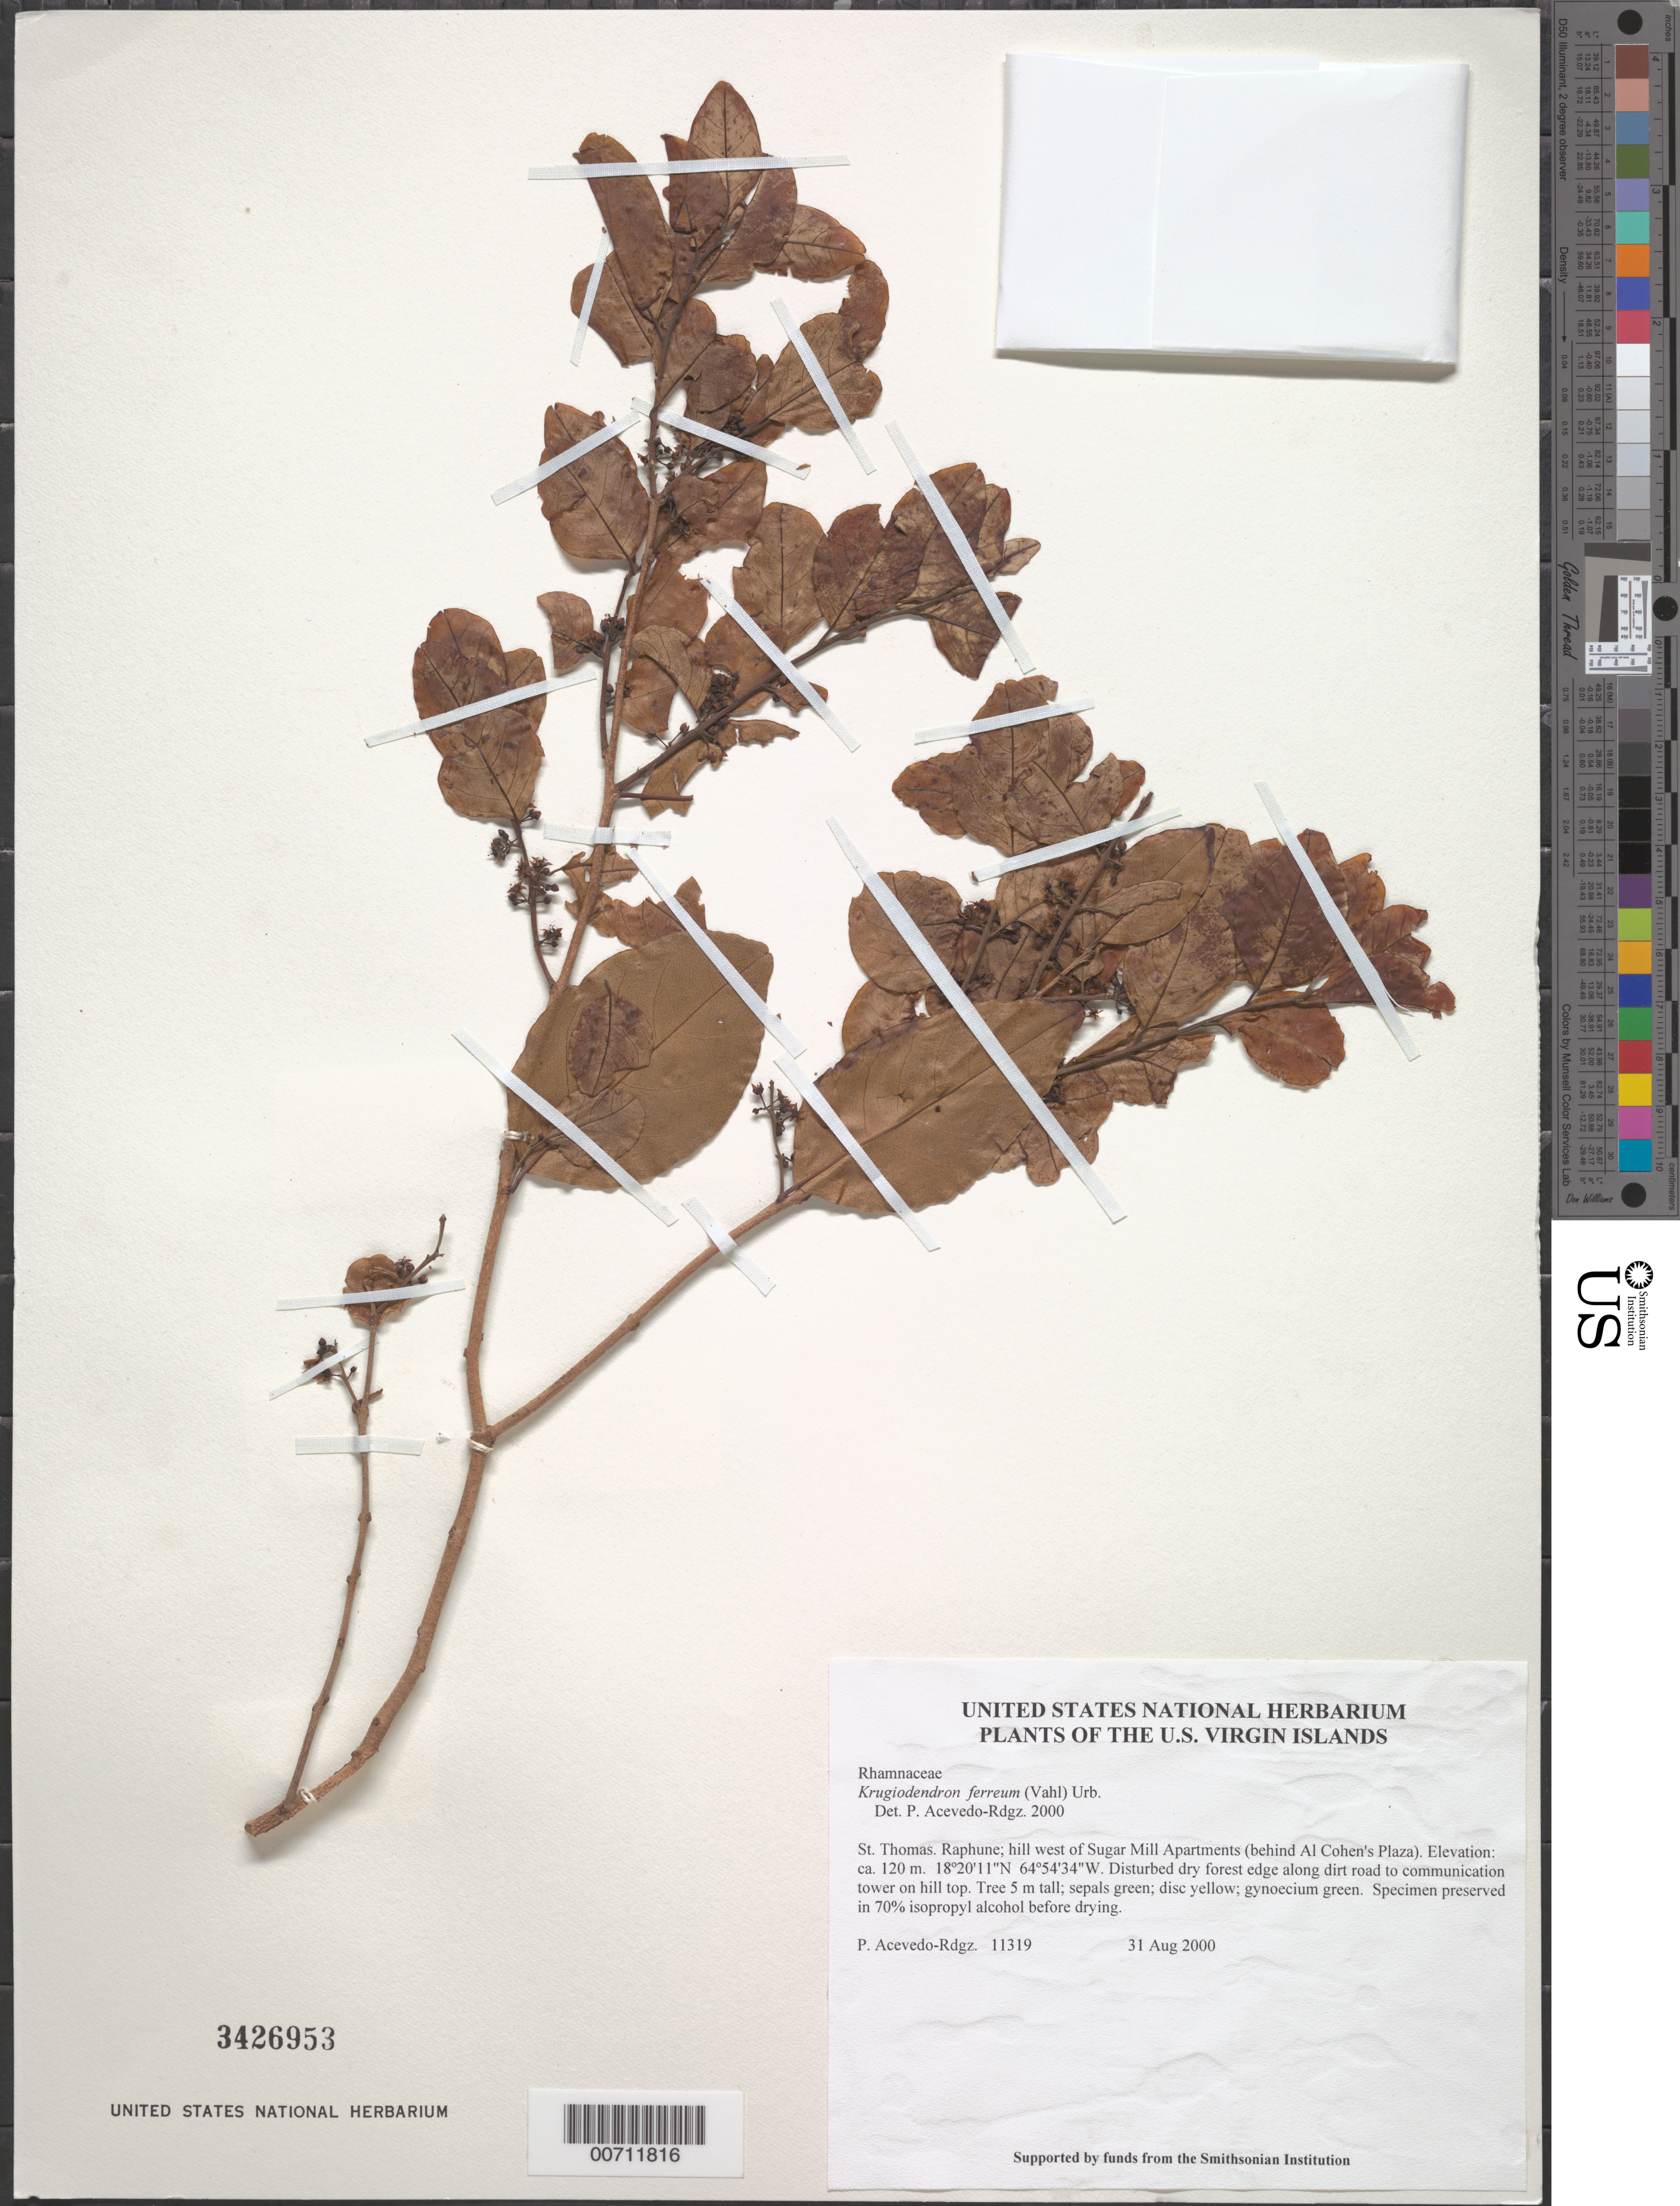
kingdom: Plantae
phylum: Tracheophyta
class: Magnoliopsida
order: Rosales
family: Rhamnaceae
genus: Krugiodendron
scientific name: Krugiodendron ferreum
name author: (Vahl) Urb.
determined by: Acevedo-Rodríguez, P., (BOT), Smithsonian Institution - National Museum of Natural History (UNITED STATES)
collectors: P. Acevedo-Rodr.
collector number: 11319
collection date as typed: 31 Aug 2000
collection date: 2000-08-31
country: U.S. Virgin Islands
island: St. Thomas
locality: Raphune; hill west of Sugar Mill Apartments (behind Al Cohen's Plaza).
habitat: Disturbed dry forest edge along dirt road to communication tower on hill top.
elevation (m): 120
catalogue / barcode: US 3426953